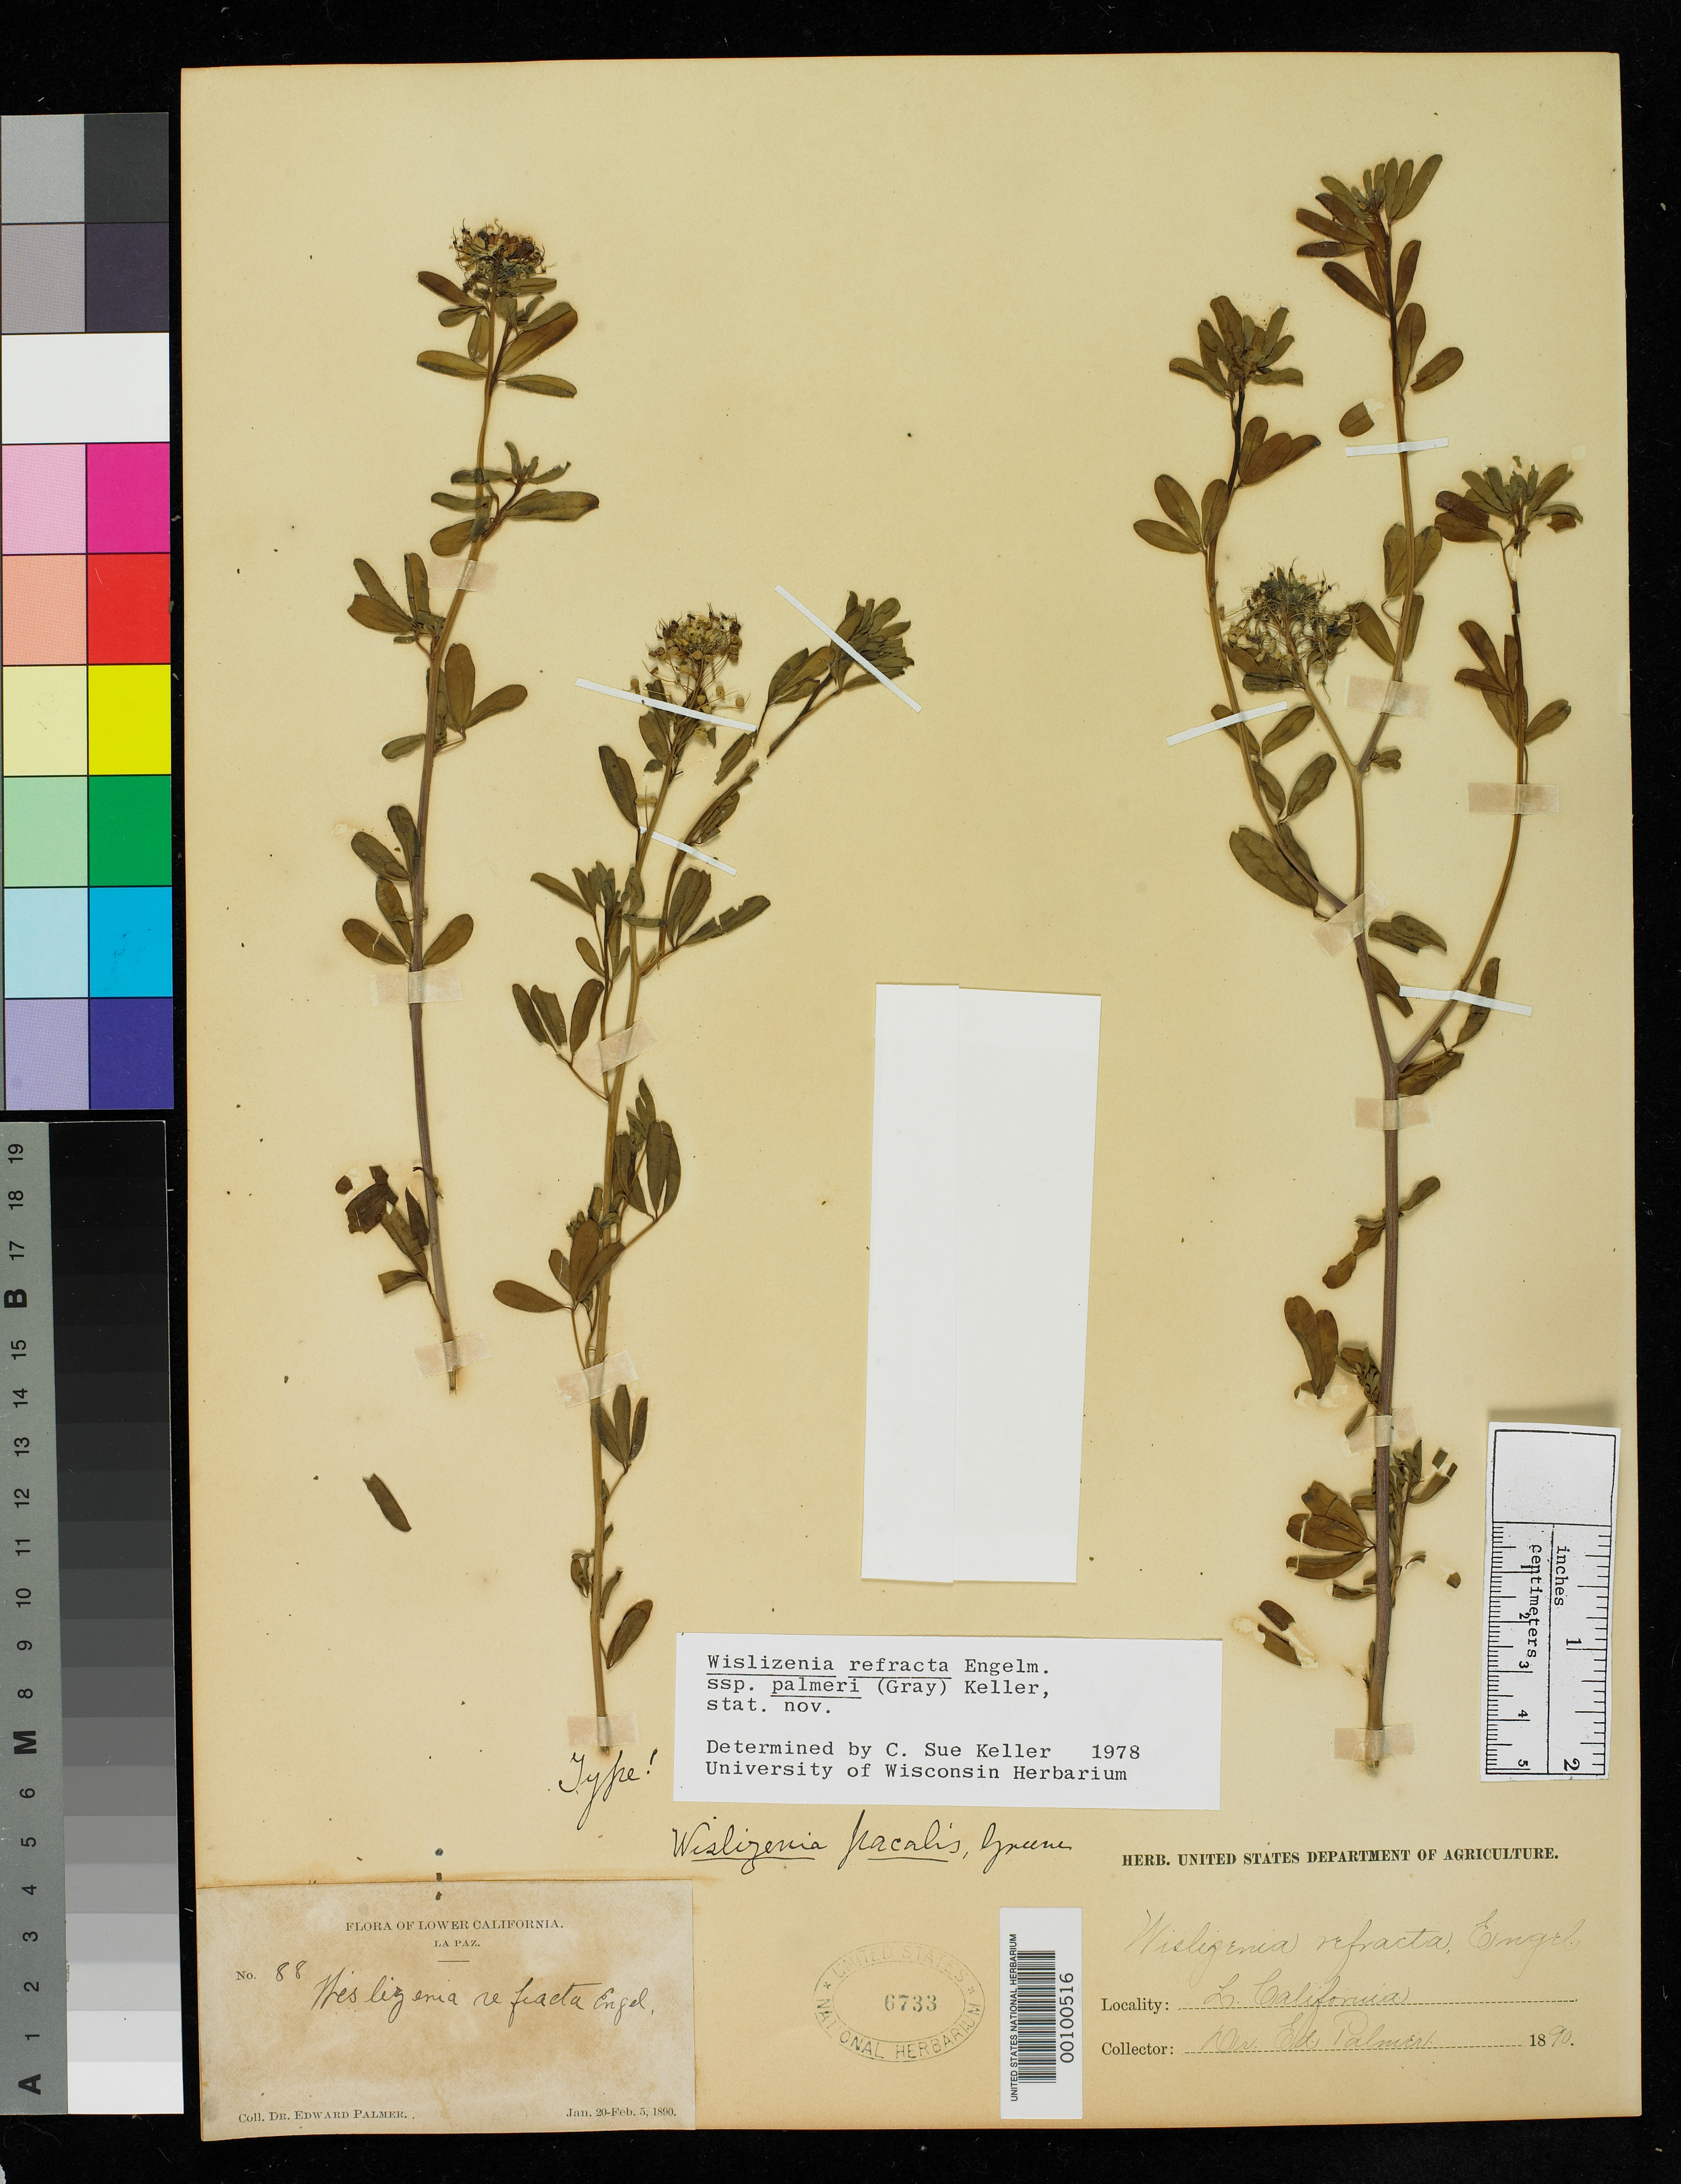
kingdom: Plantae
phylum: Tracheophyta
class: Magnoliopsida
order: Brassicales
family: Cleomaceae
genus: Wislizenia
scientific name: Wislizenia pacalis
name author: Greene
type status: Holotype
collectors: E. Palmer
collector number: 88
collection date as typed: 1890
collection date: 1890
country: Mexico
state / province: Baja California Sur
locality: La Paz.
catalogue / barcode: US 6733